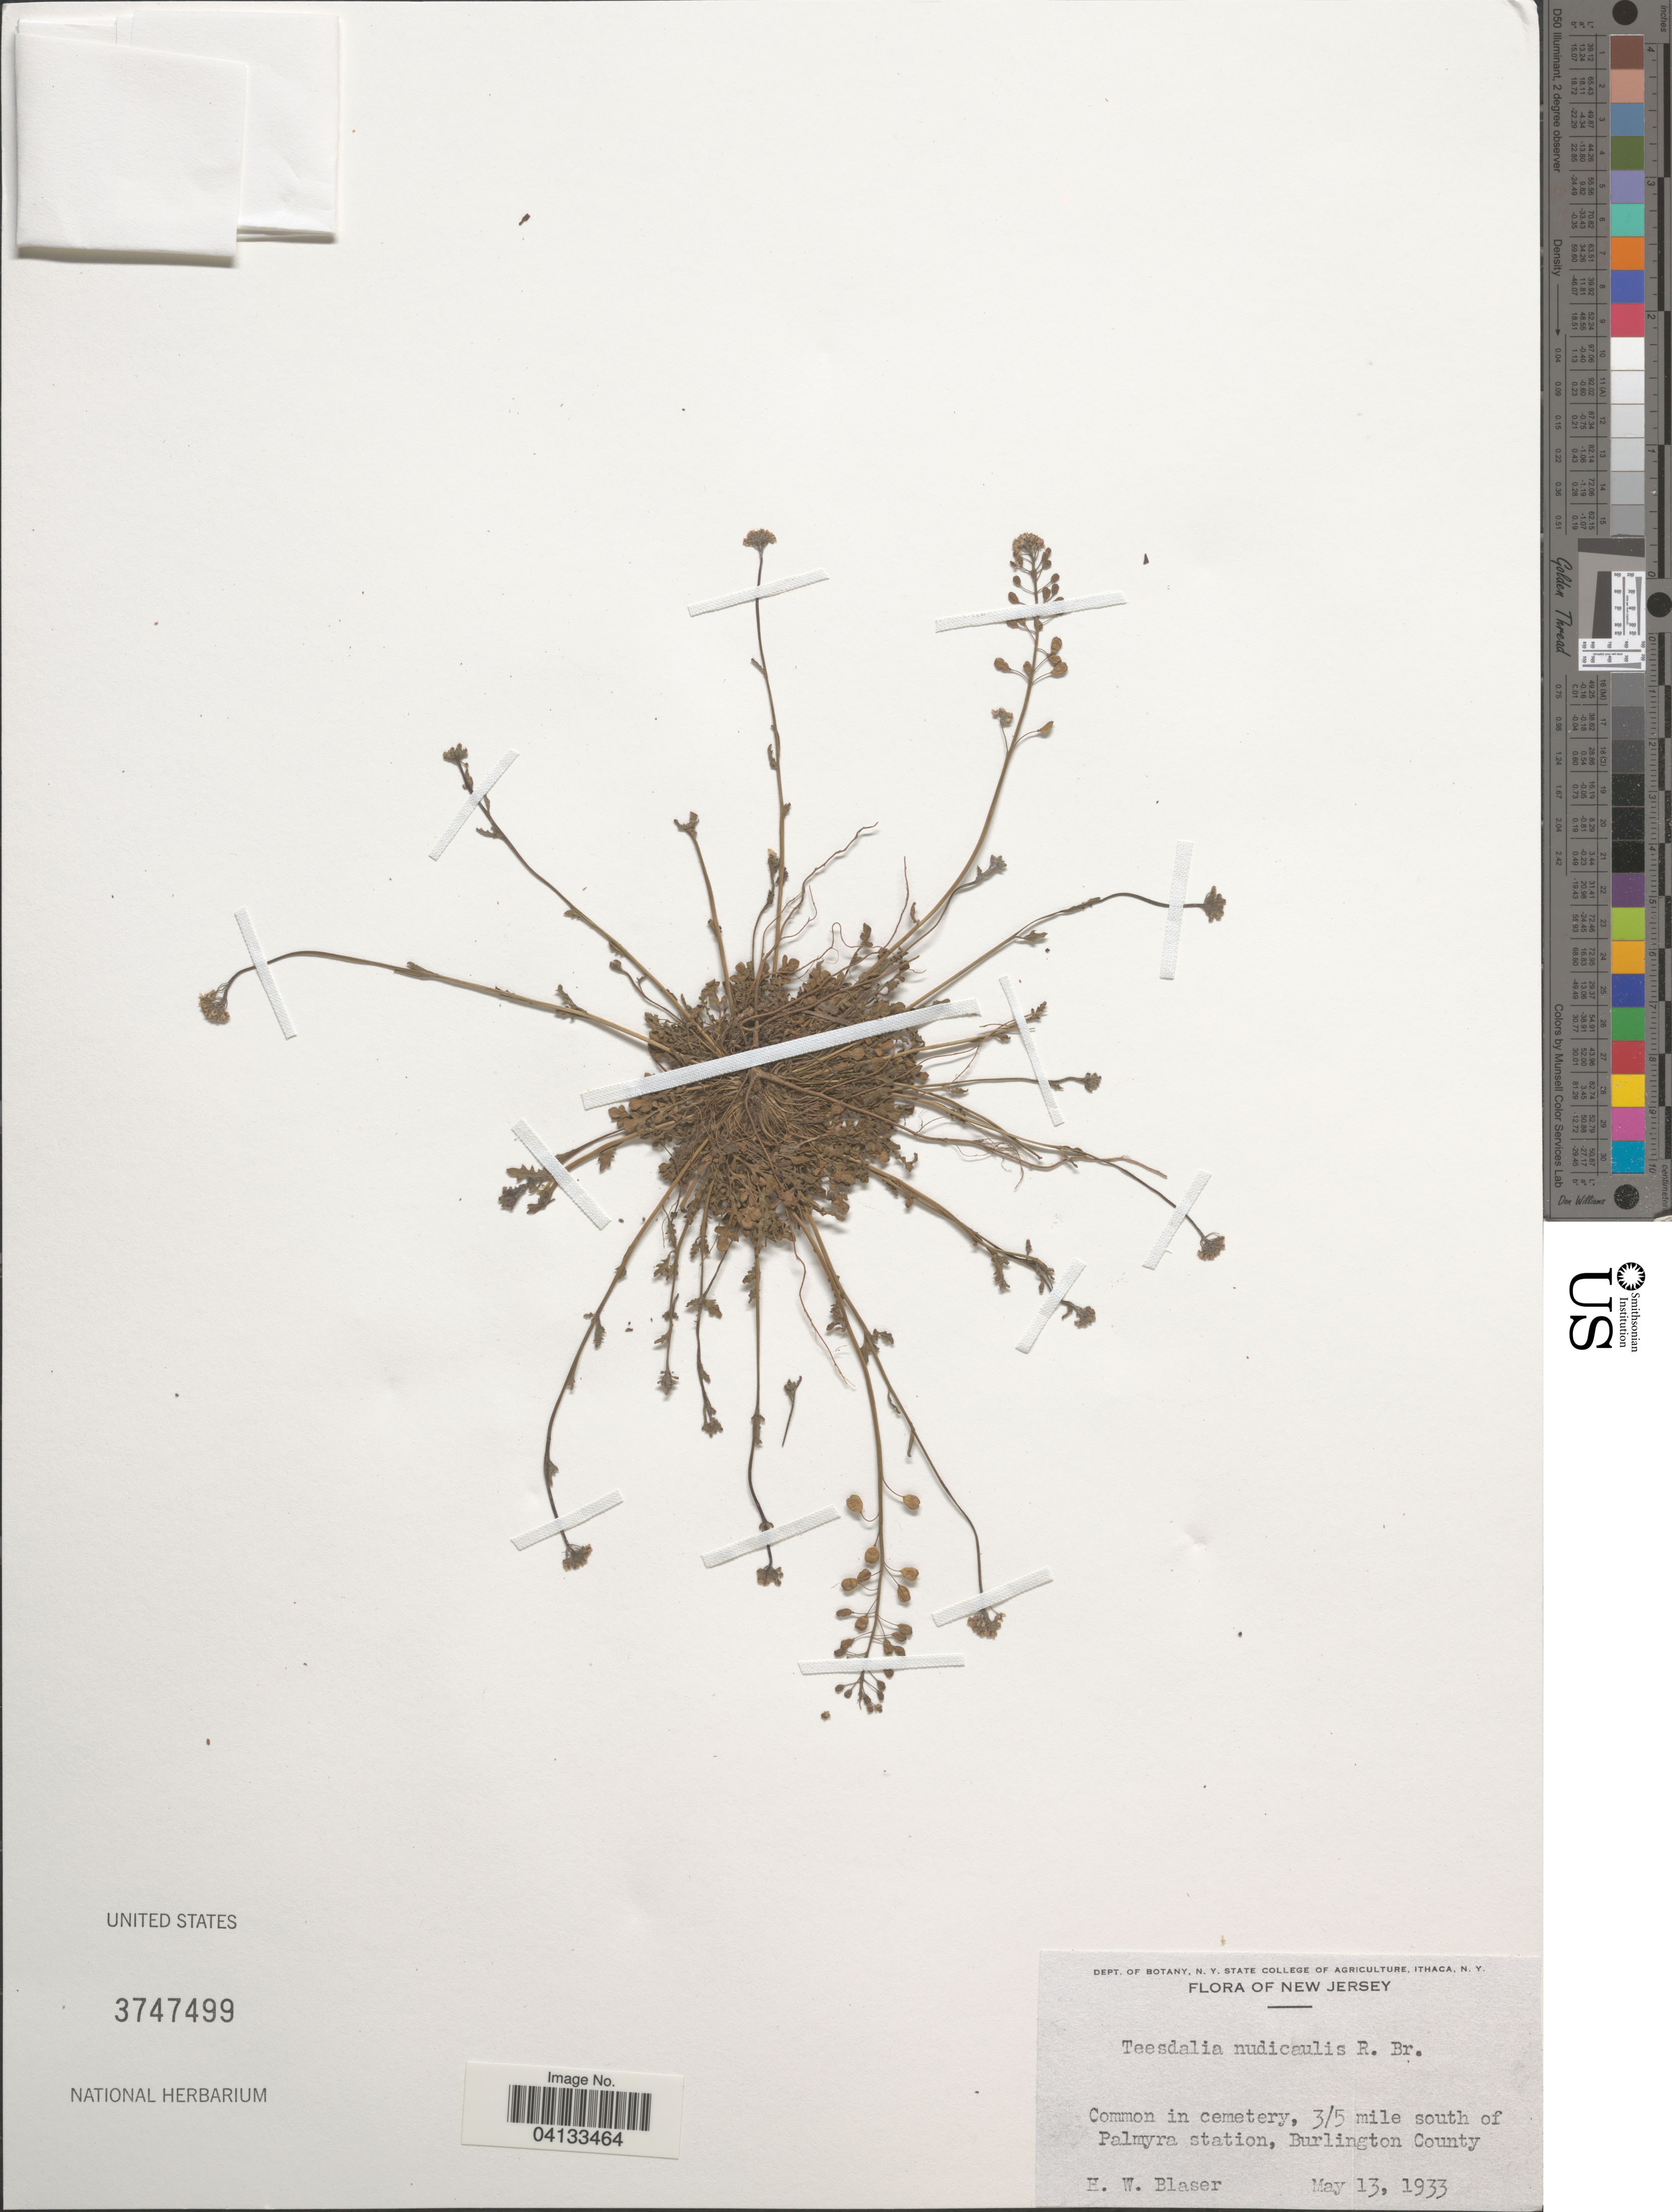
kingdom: Plantae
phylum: Tracheophyta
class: Magnoliopsida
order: Brassicales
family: Brassicaceae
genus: Teesdalia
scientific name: Teesdalia nudicaulis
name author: (L.) W.T. Aiton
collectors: H. Blaser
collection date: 1933-05-13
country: United States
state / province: New Jersey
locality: Common in cemetery, 3/5 mile south of Palmyra station, Burlington County.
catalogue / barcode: US 3747499